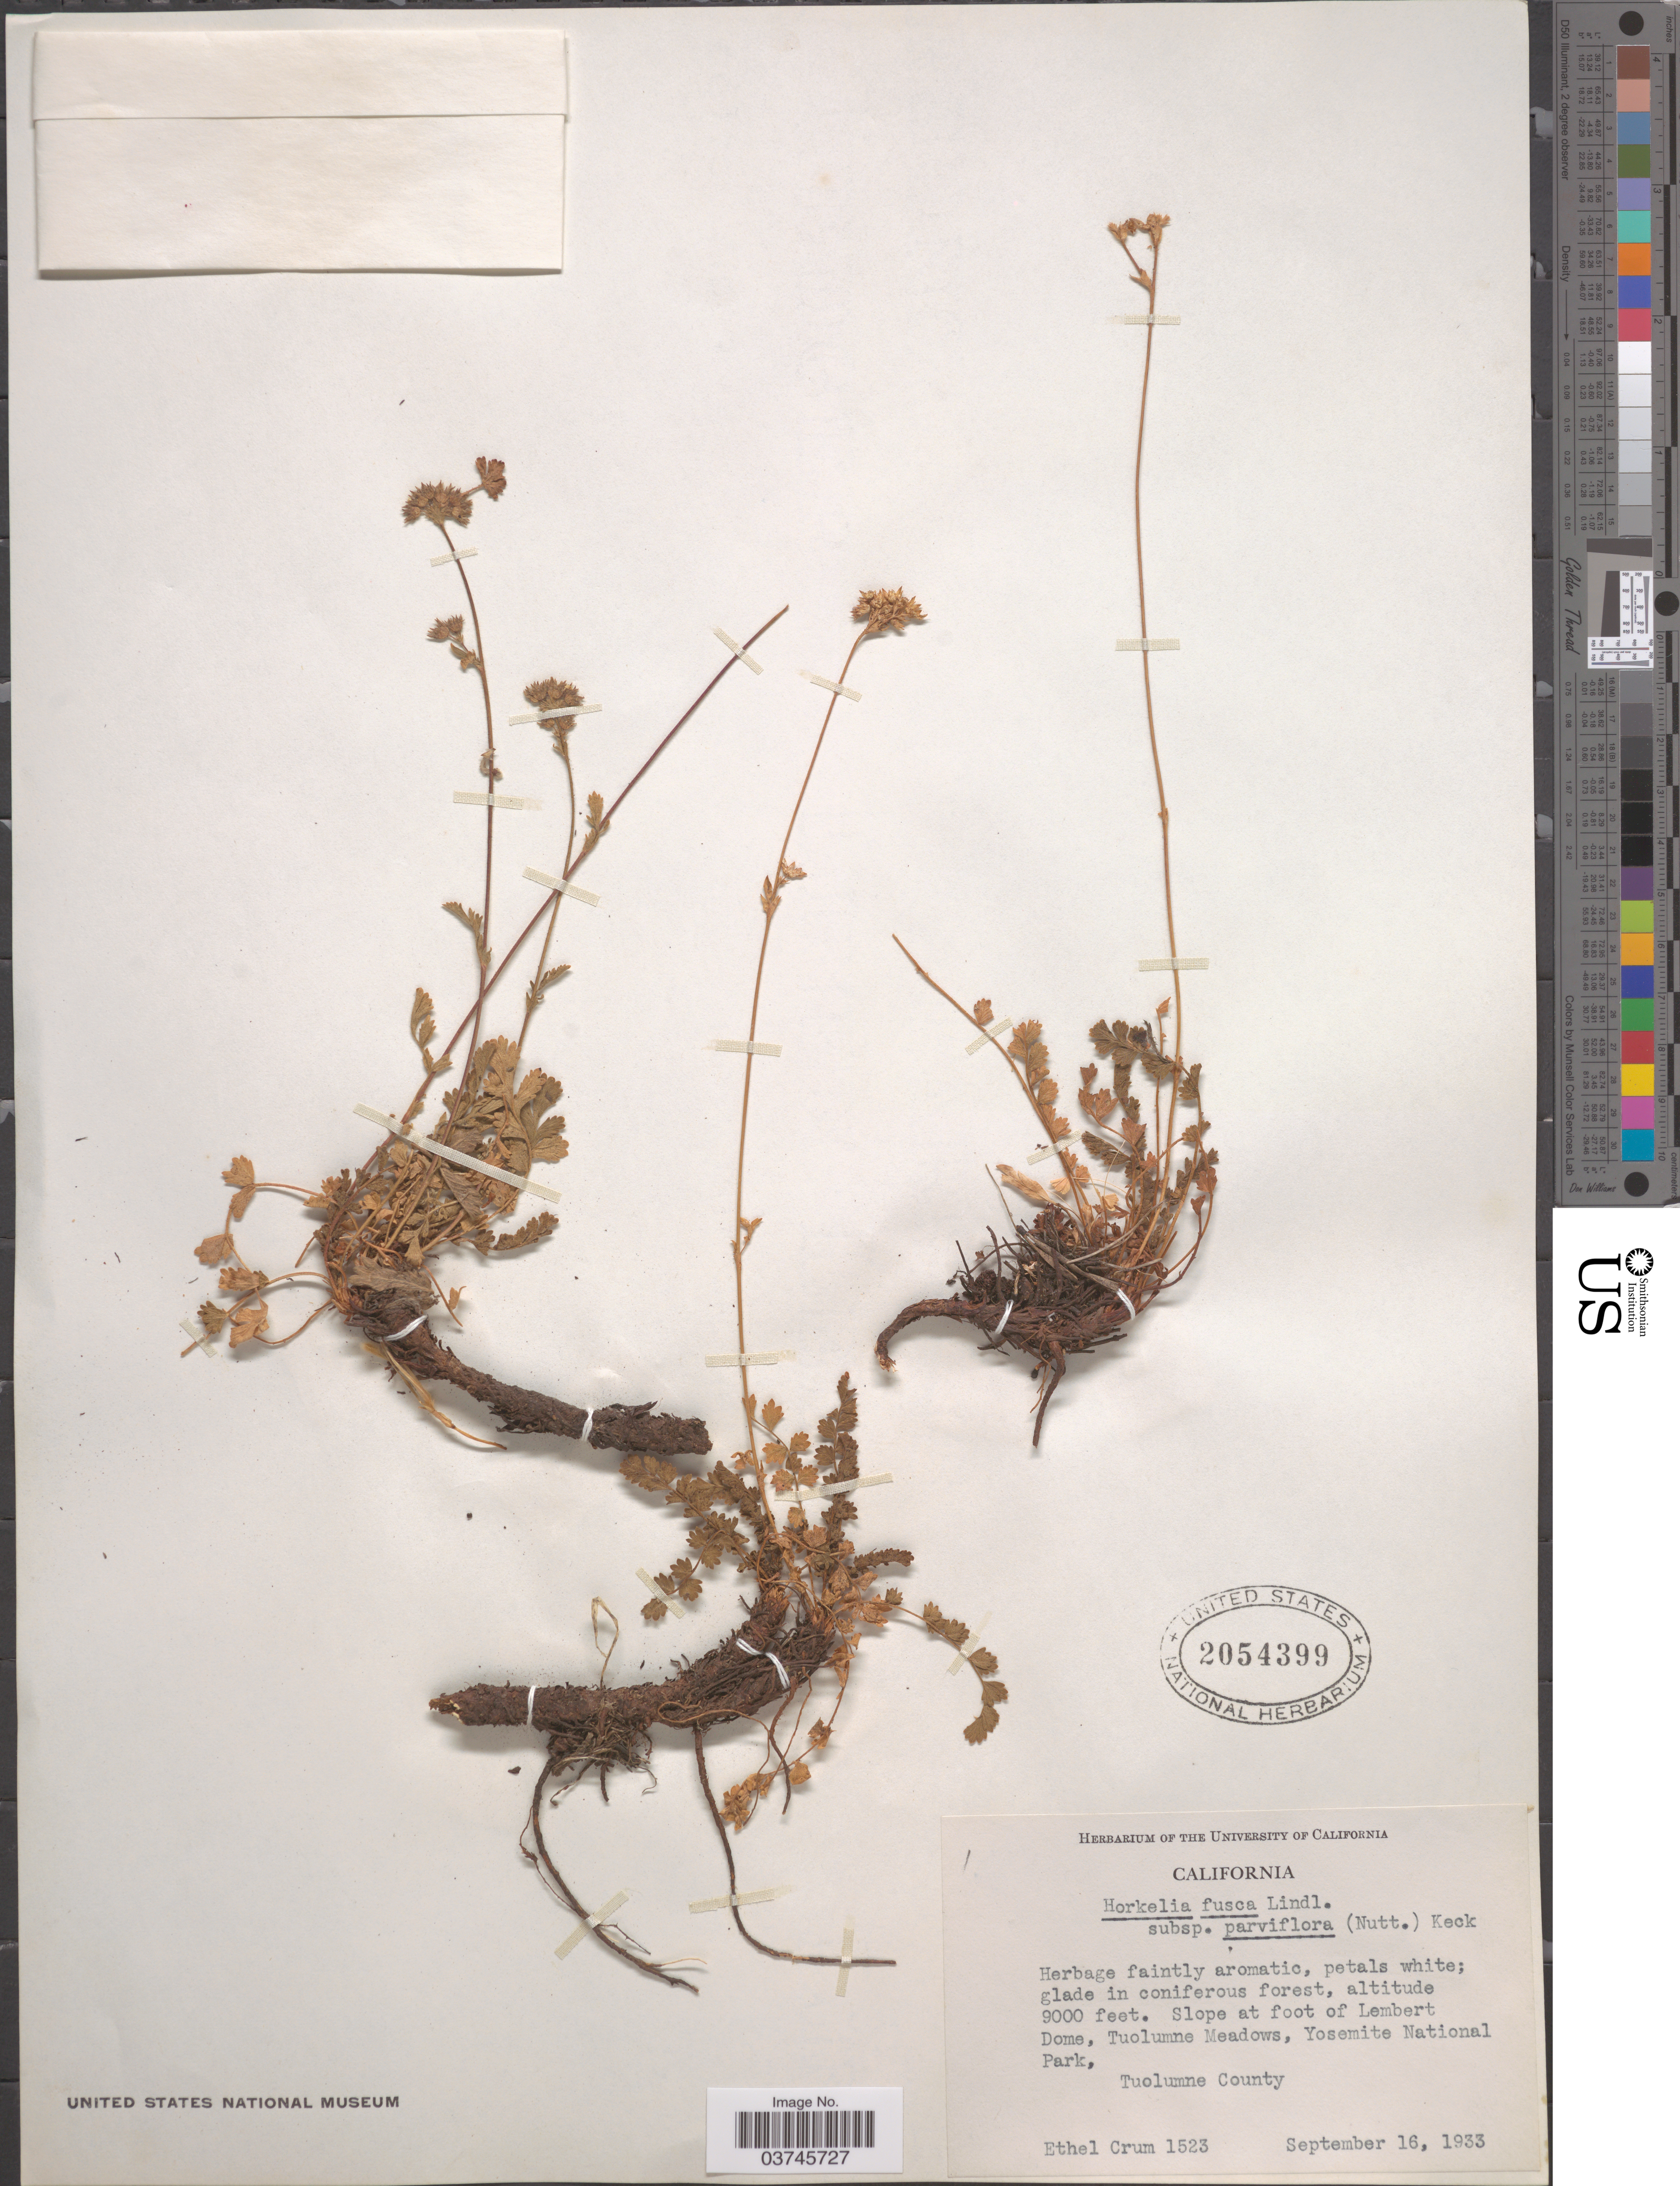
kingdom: Plantae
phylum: Tracheophyta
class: Magnoliopsida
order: Rosales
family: Rosaceae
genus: Potentilla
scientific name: Potentilla douglasii var. parviflora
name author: (Nutt. ex Hook. & Arn.) J.T. Howell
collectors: E. K. Crum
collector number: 1523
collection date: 1933-09-16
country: United States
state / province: California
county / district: Tuolumne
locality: Slope at foot of Lembert Dome, Tuolumne Meadows, Yosemite National Park, Tuolumne County.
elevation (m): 2743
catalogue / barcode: US 2054399